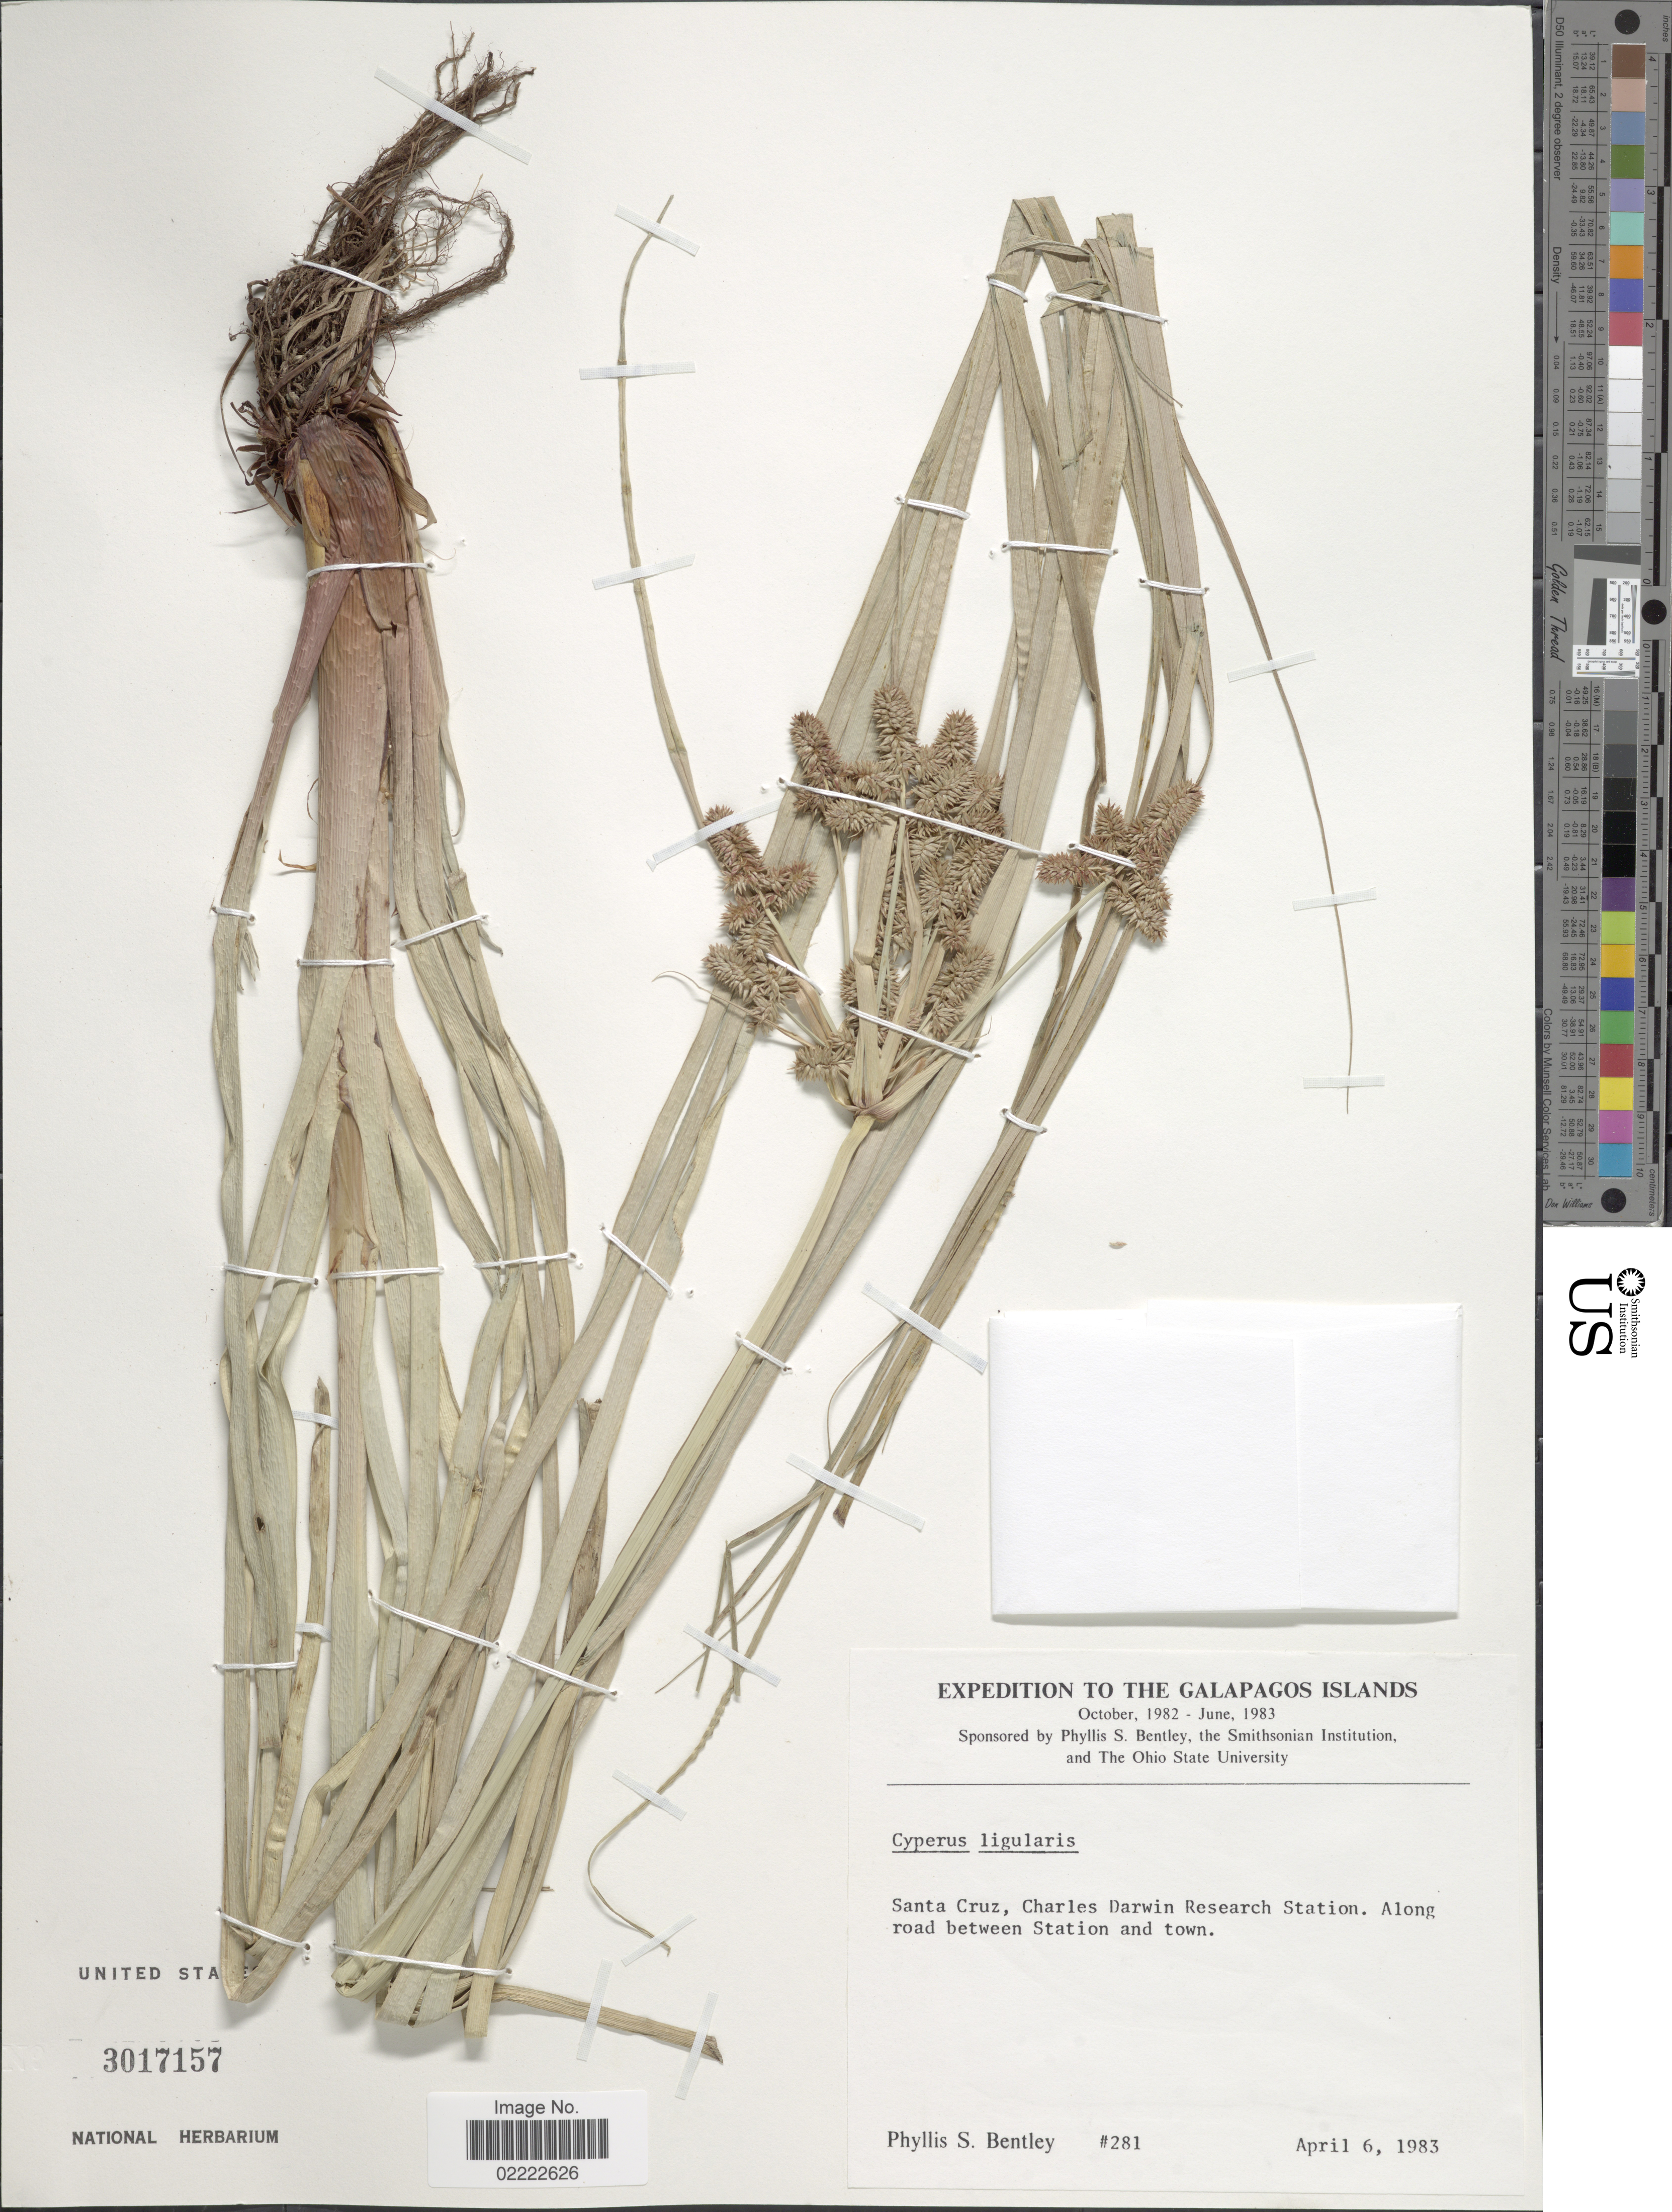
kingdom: Plantae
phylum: Tracheophyta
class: Liliopsida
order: Poales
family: Cyperaceae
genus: Cyperus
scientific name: Cyperus ligularis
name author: L.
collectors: P. S. Bentley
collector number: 281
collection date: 1983-04-06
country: Ecuador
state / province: Colón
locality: Galapagos Islands, Santa Cruz, Charles Darwin Research Station, along road between Station and town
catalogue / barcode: US 3017157